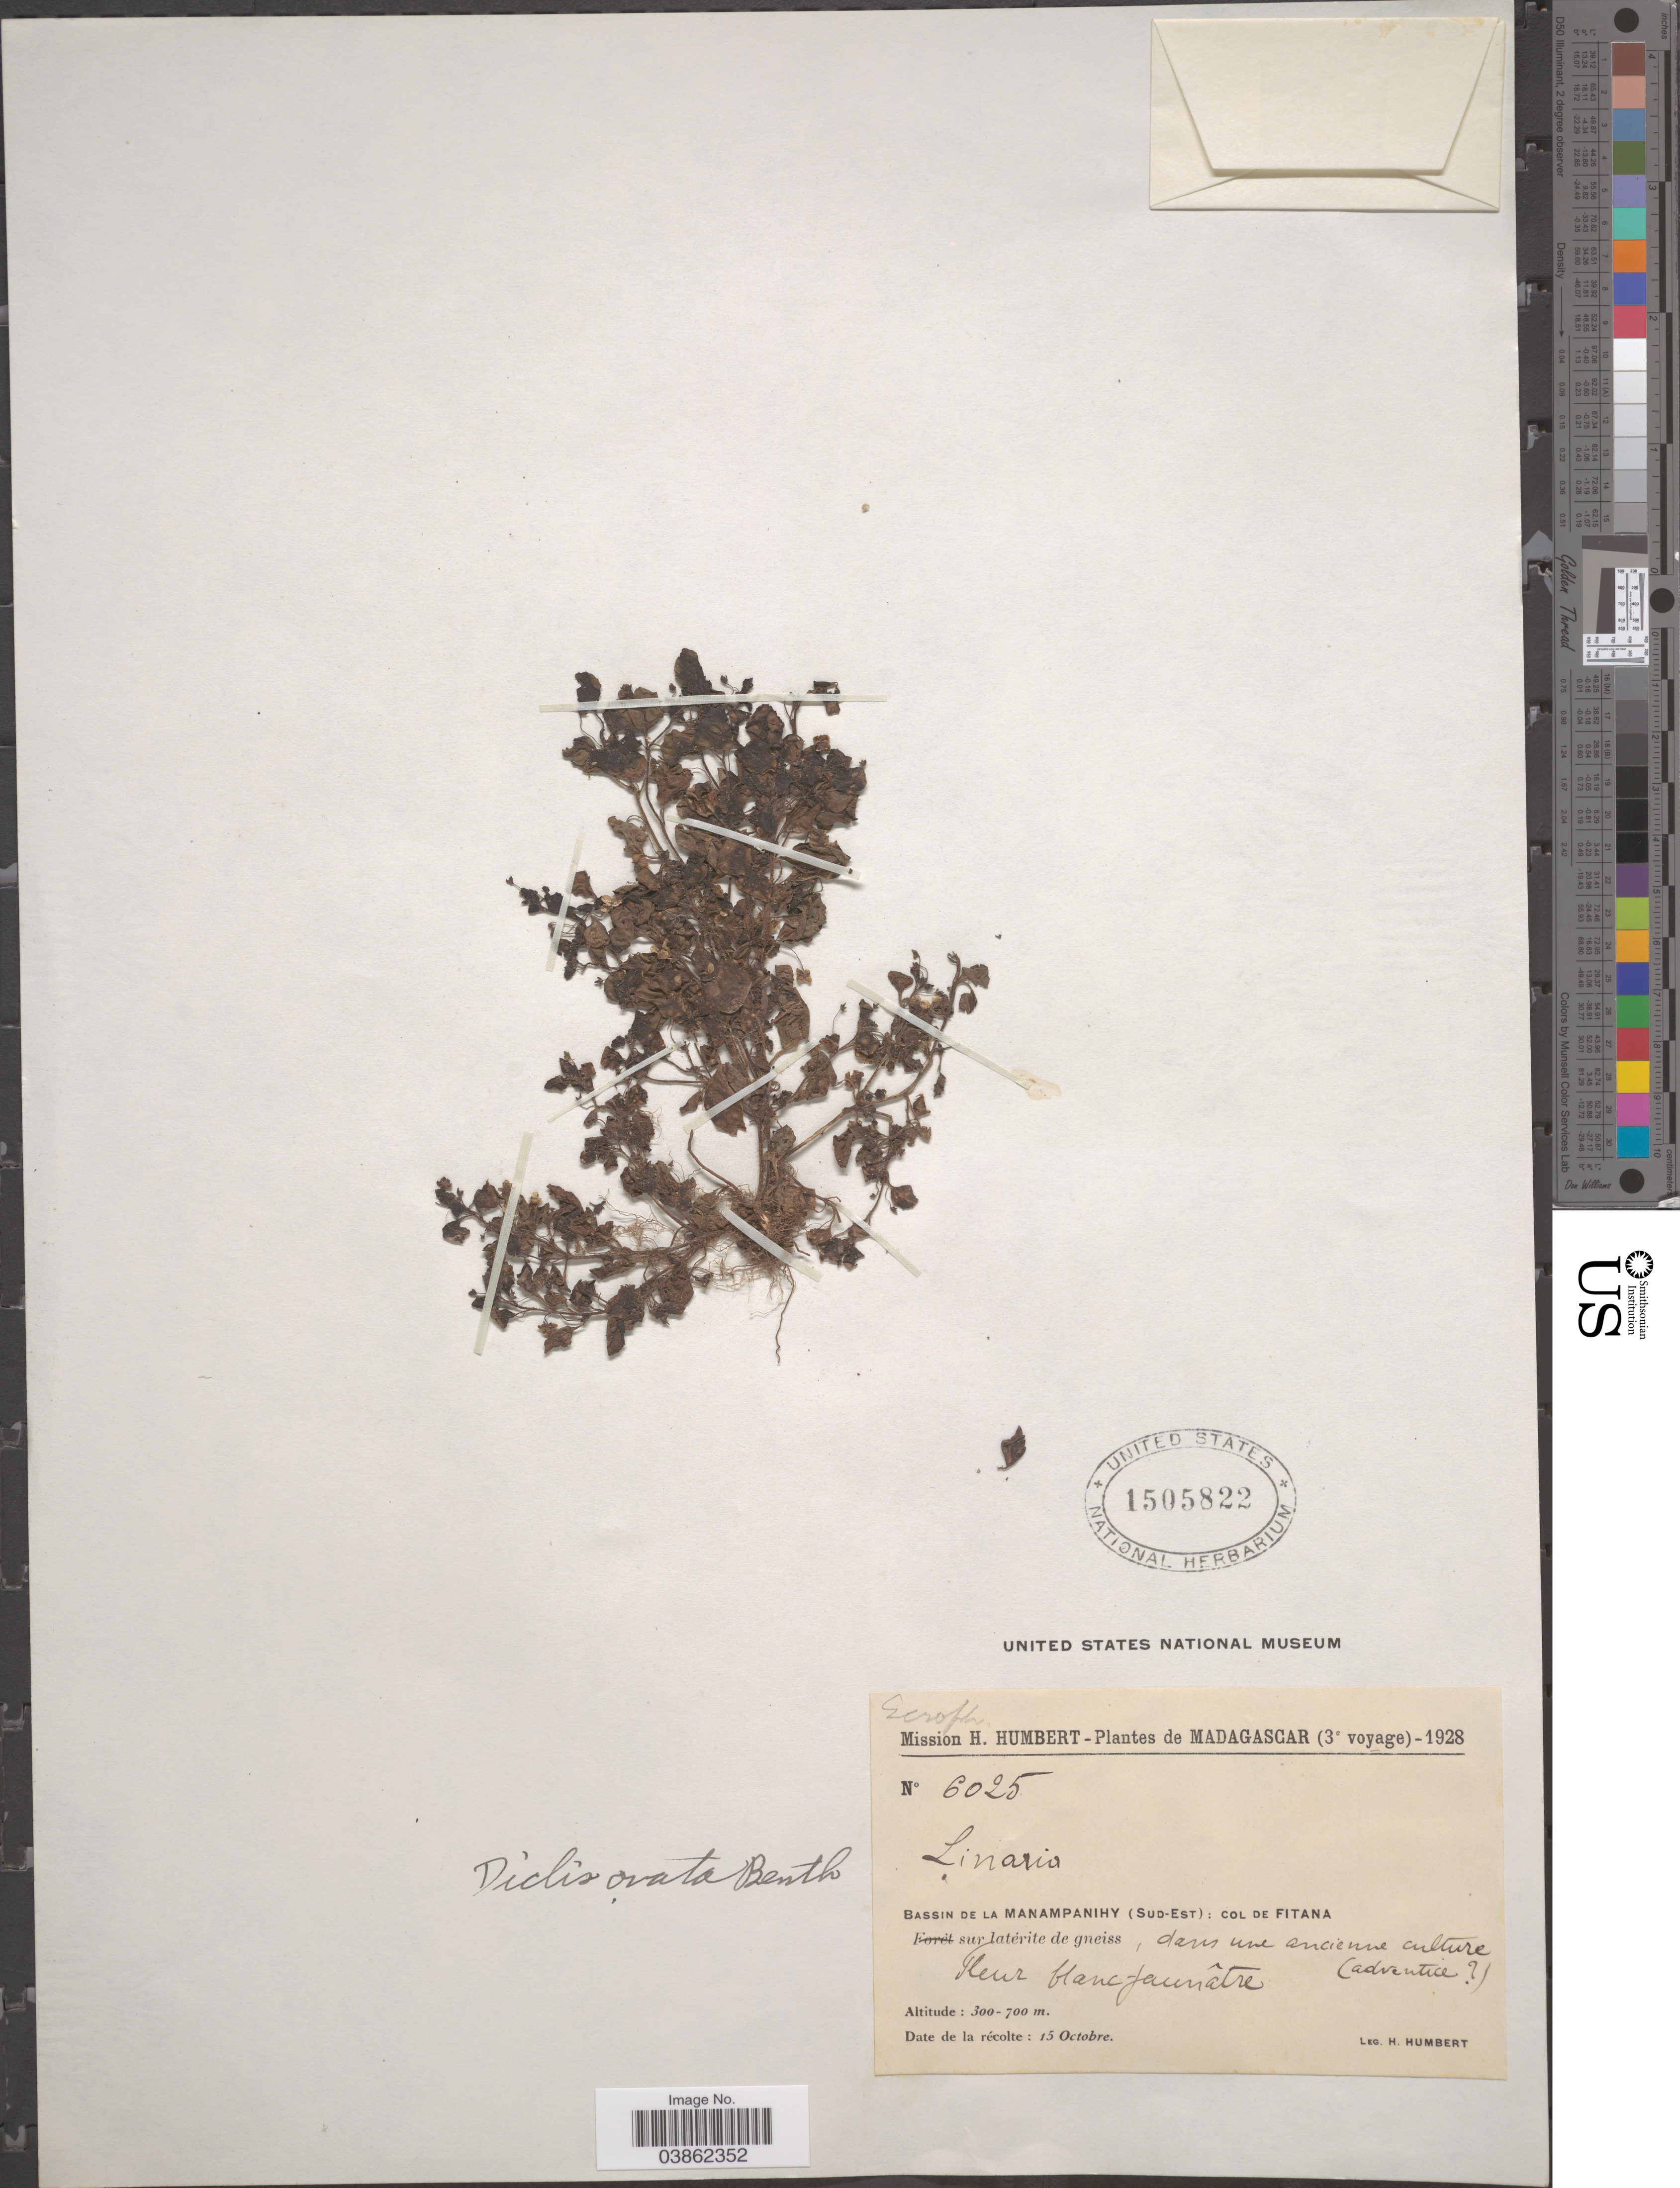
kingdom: Plantae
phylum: Tracheophyta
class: Magnoliopsida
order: Lamiales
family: Scrophulariaceae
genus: Diclis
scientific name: Diclis ovata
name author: Benth.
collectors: H. Humbert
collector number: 6025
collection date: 1928-10-15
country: Madagascar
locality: Bassin de la Manampanihy (Sud-Est): col de Fitana.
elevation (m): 300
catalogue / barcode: US 1505822